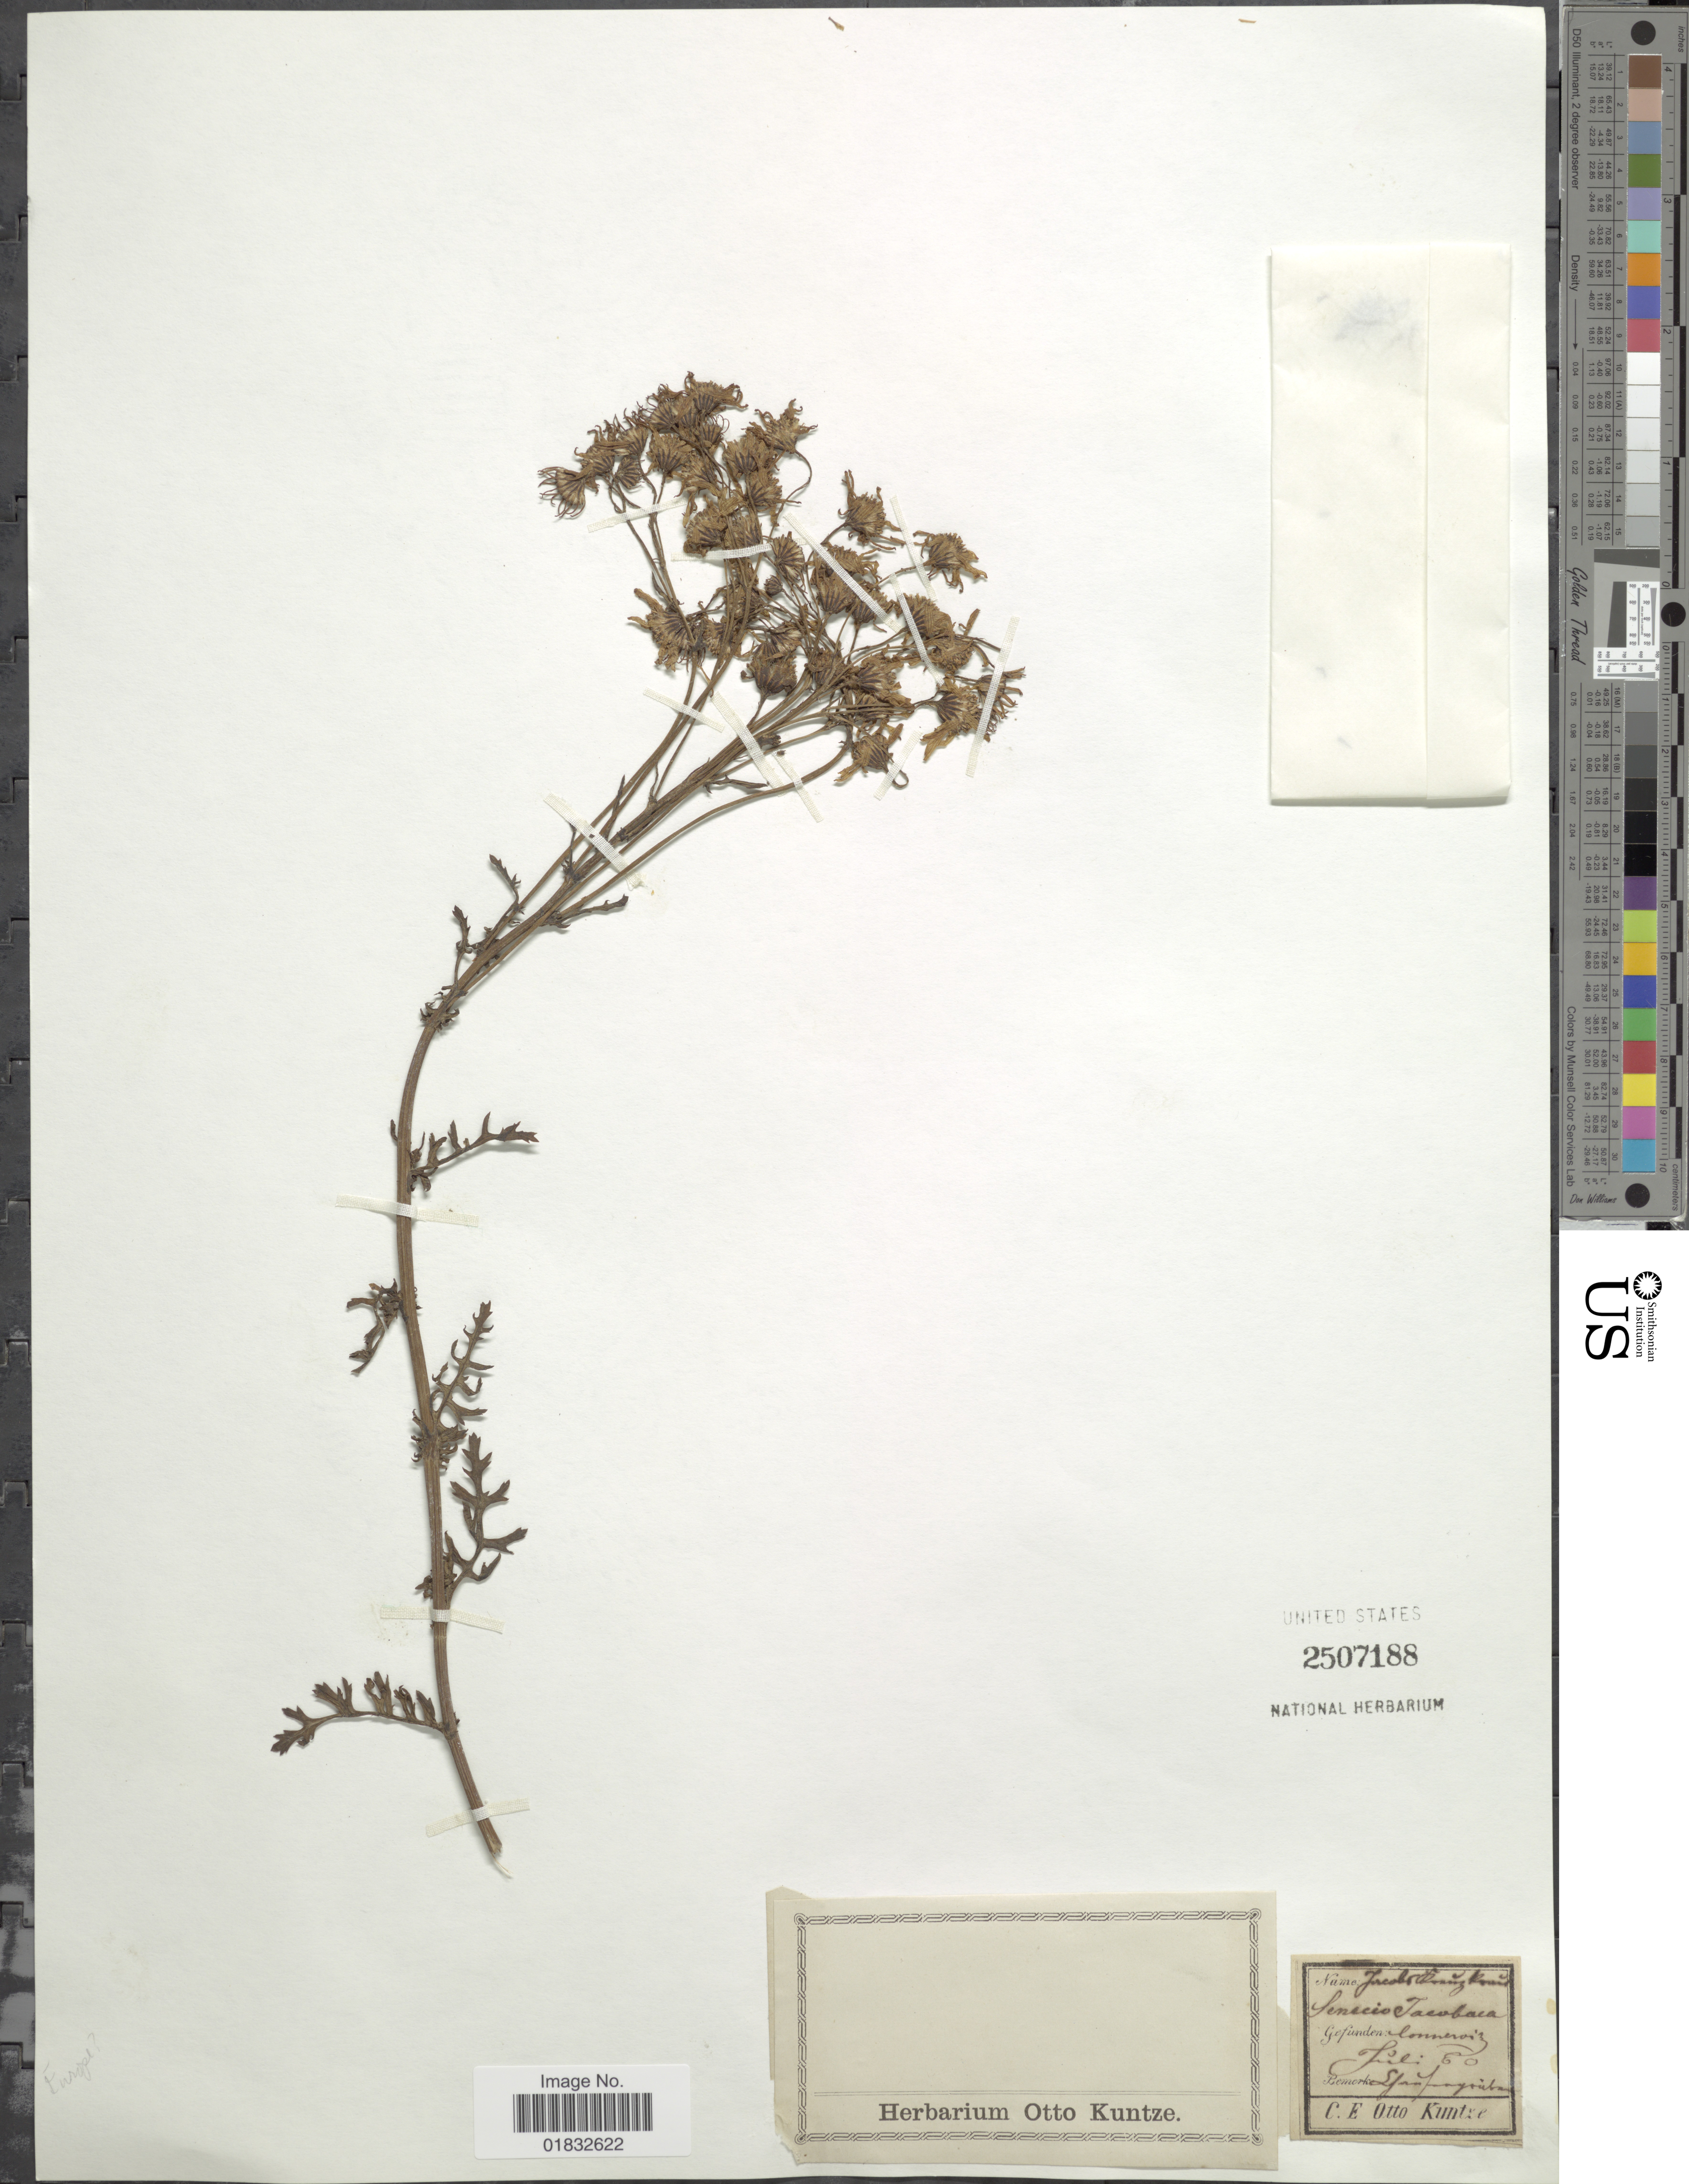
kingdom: Plantae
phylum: Tracheophyta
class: Magnoliopsida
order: Asterales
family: Asteraceae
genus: Jacobaea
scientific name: Jacobaea vulgaris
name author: Gaertn.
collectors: C.E.O. Kuntze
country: Germany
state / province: Sachsen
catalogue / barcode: US 2507188